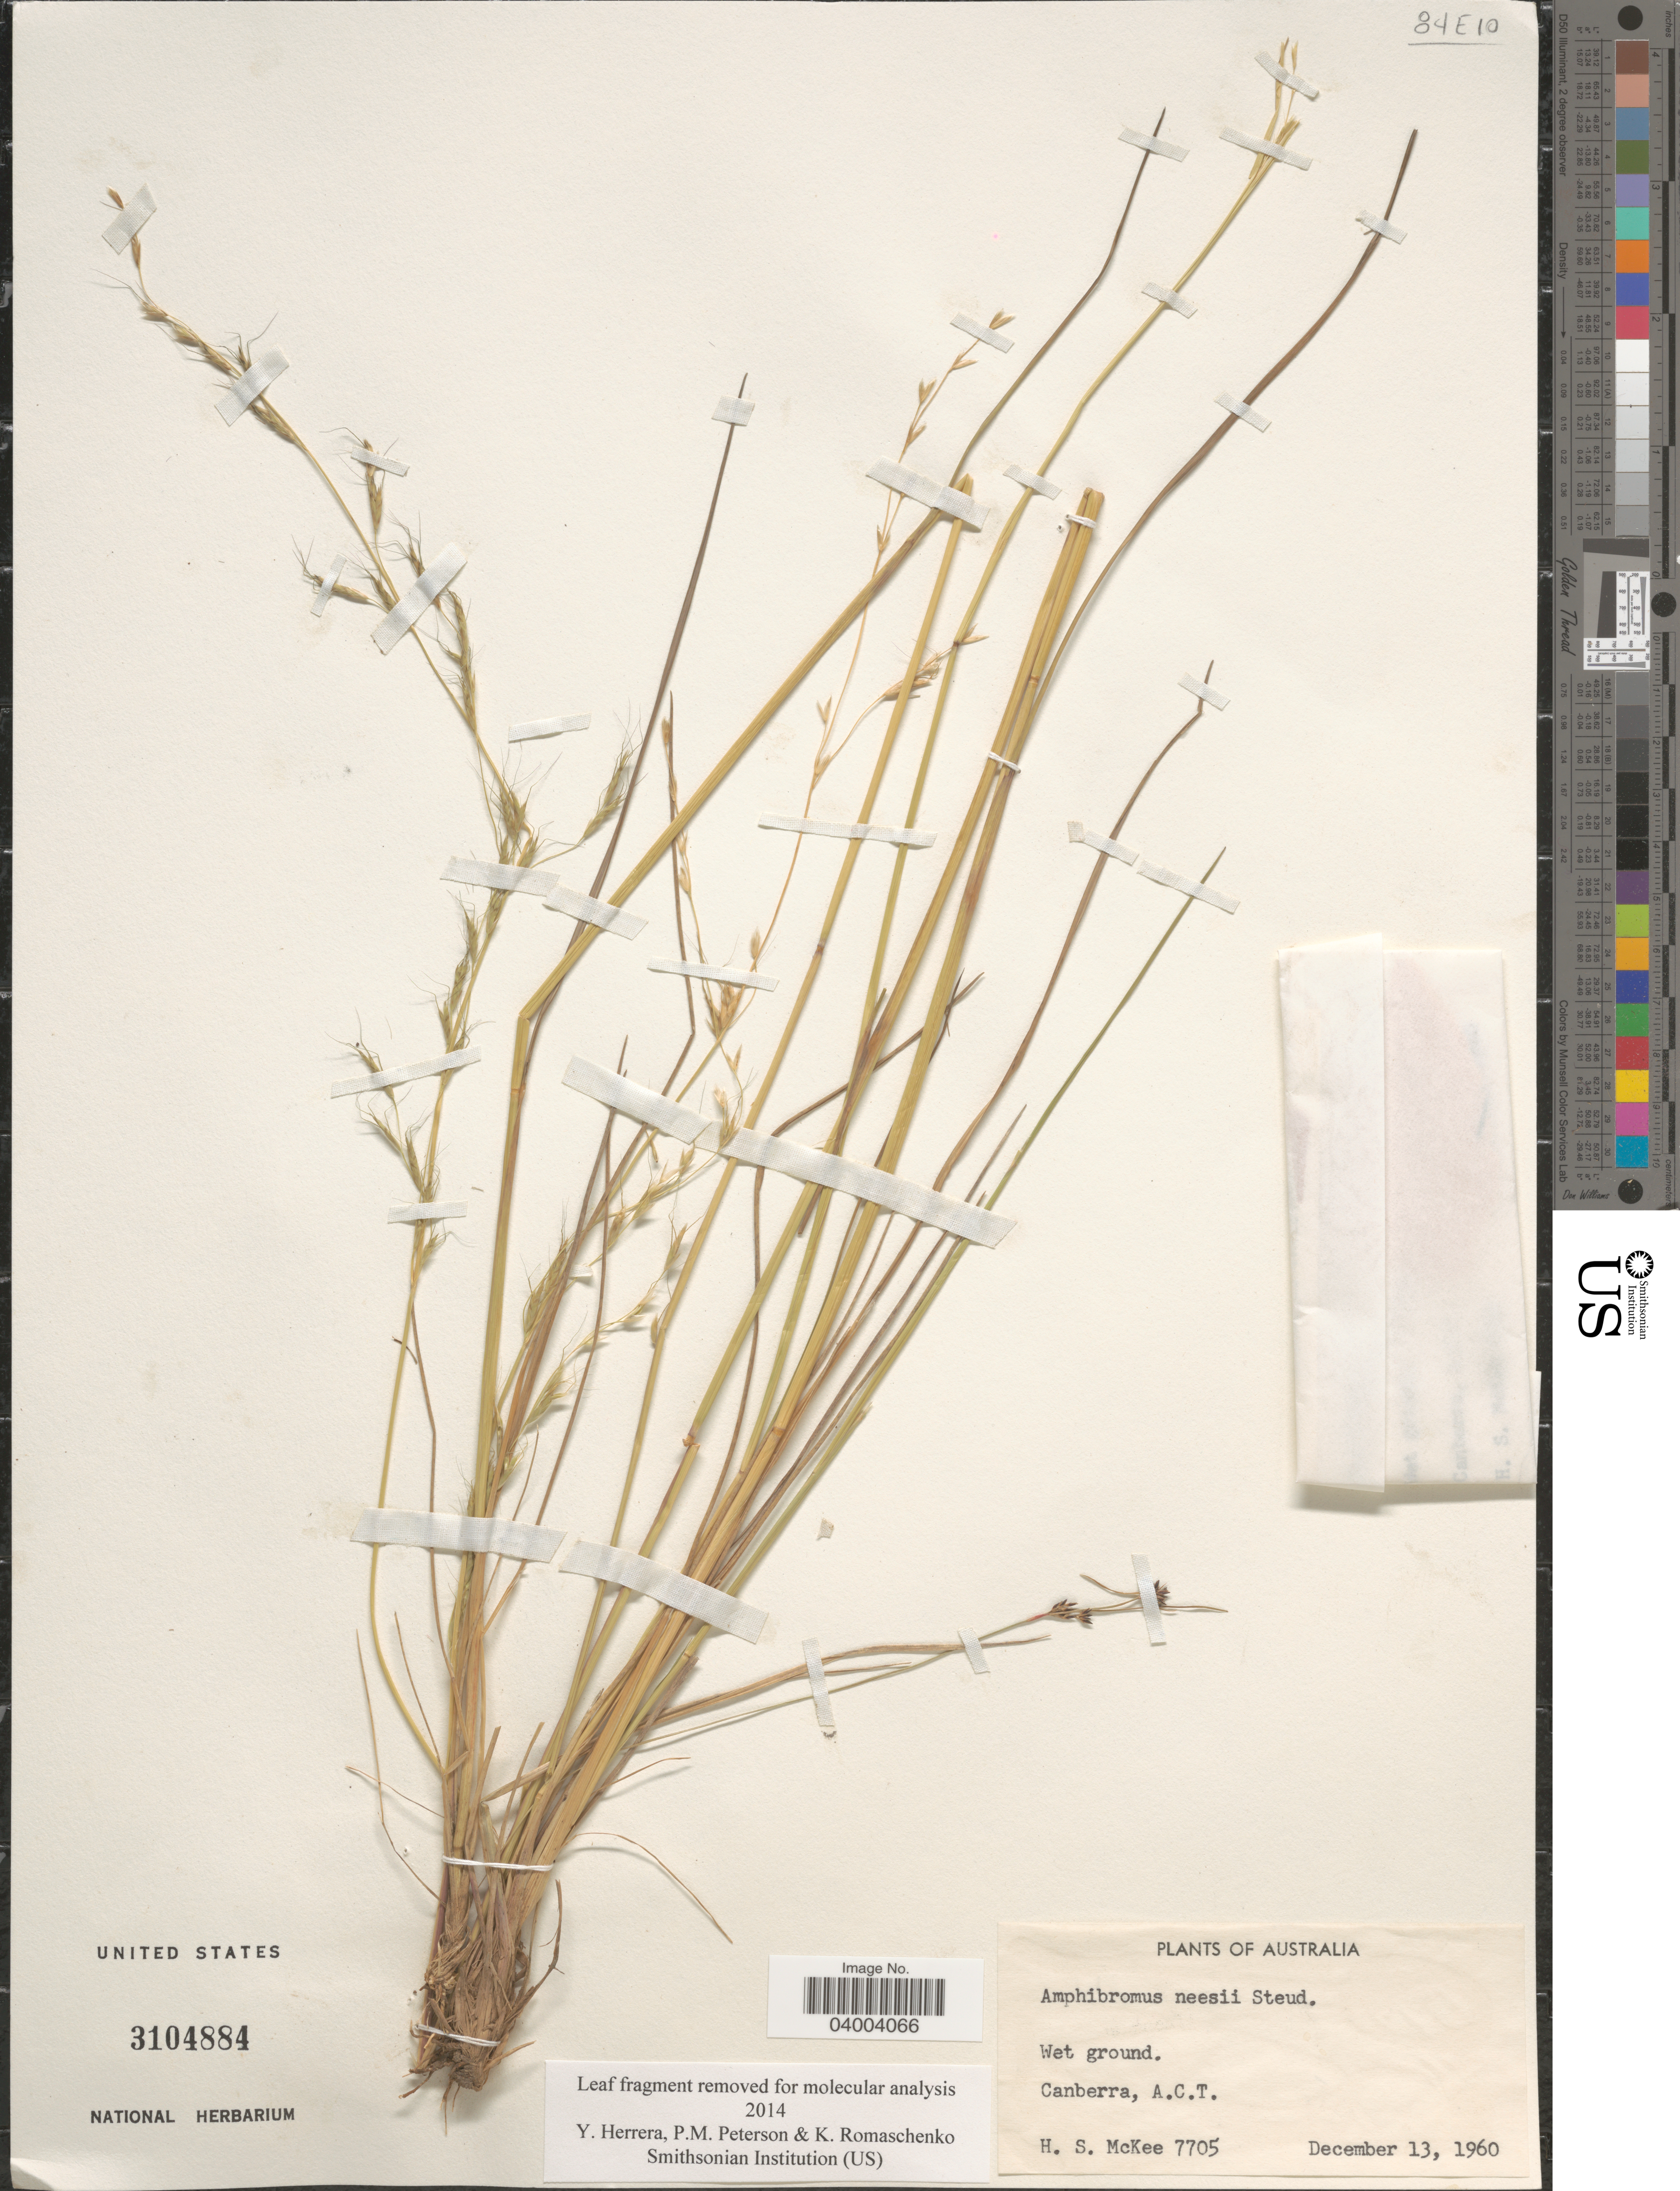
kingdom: Plantae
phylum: Tracheophyta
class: Liliopsida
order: Poales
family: Poaceae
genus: Amphibromus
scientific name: Amphibromus neesii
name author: Steud.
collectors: H. S. McKee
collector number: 7705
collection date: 1960-12-13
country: Australia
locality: Canberra, A.C.T.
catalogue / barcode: US 3104884